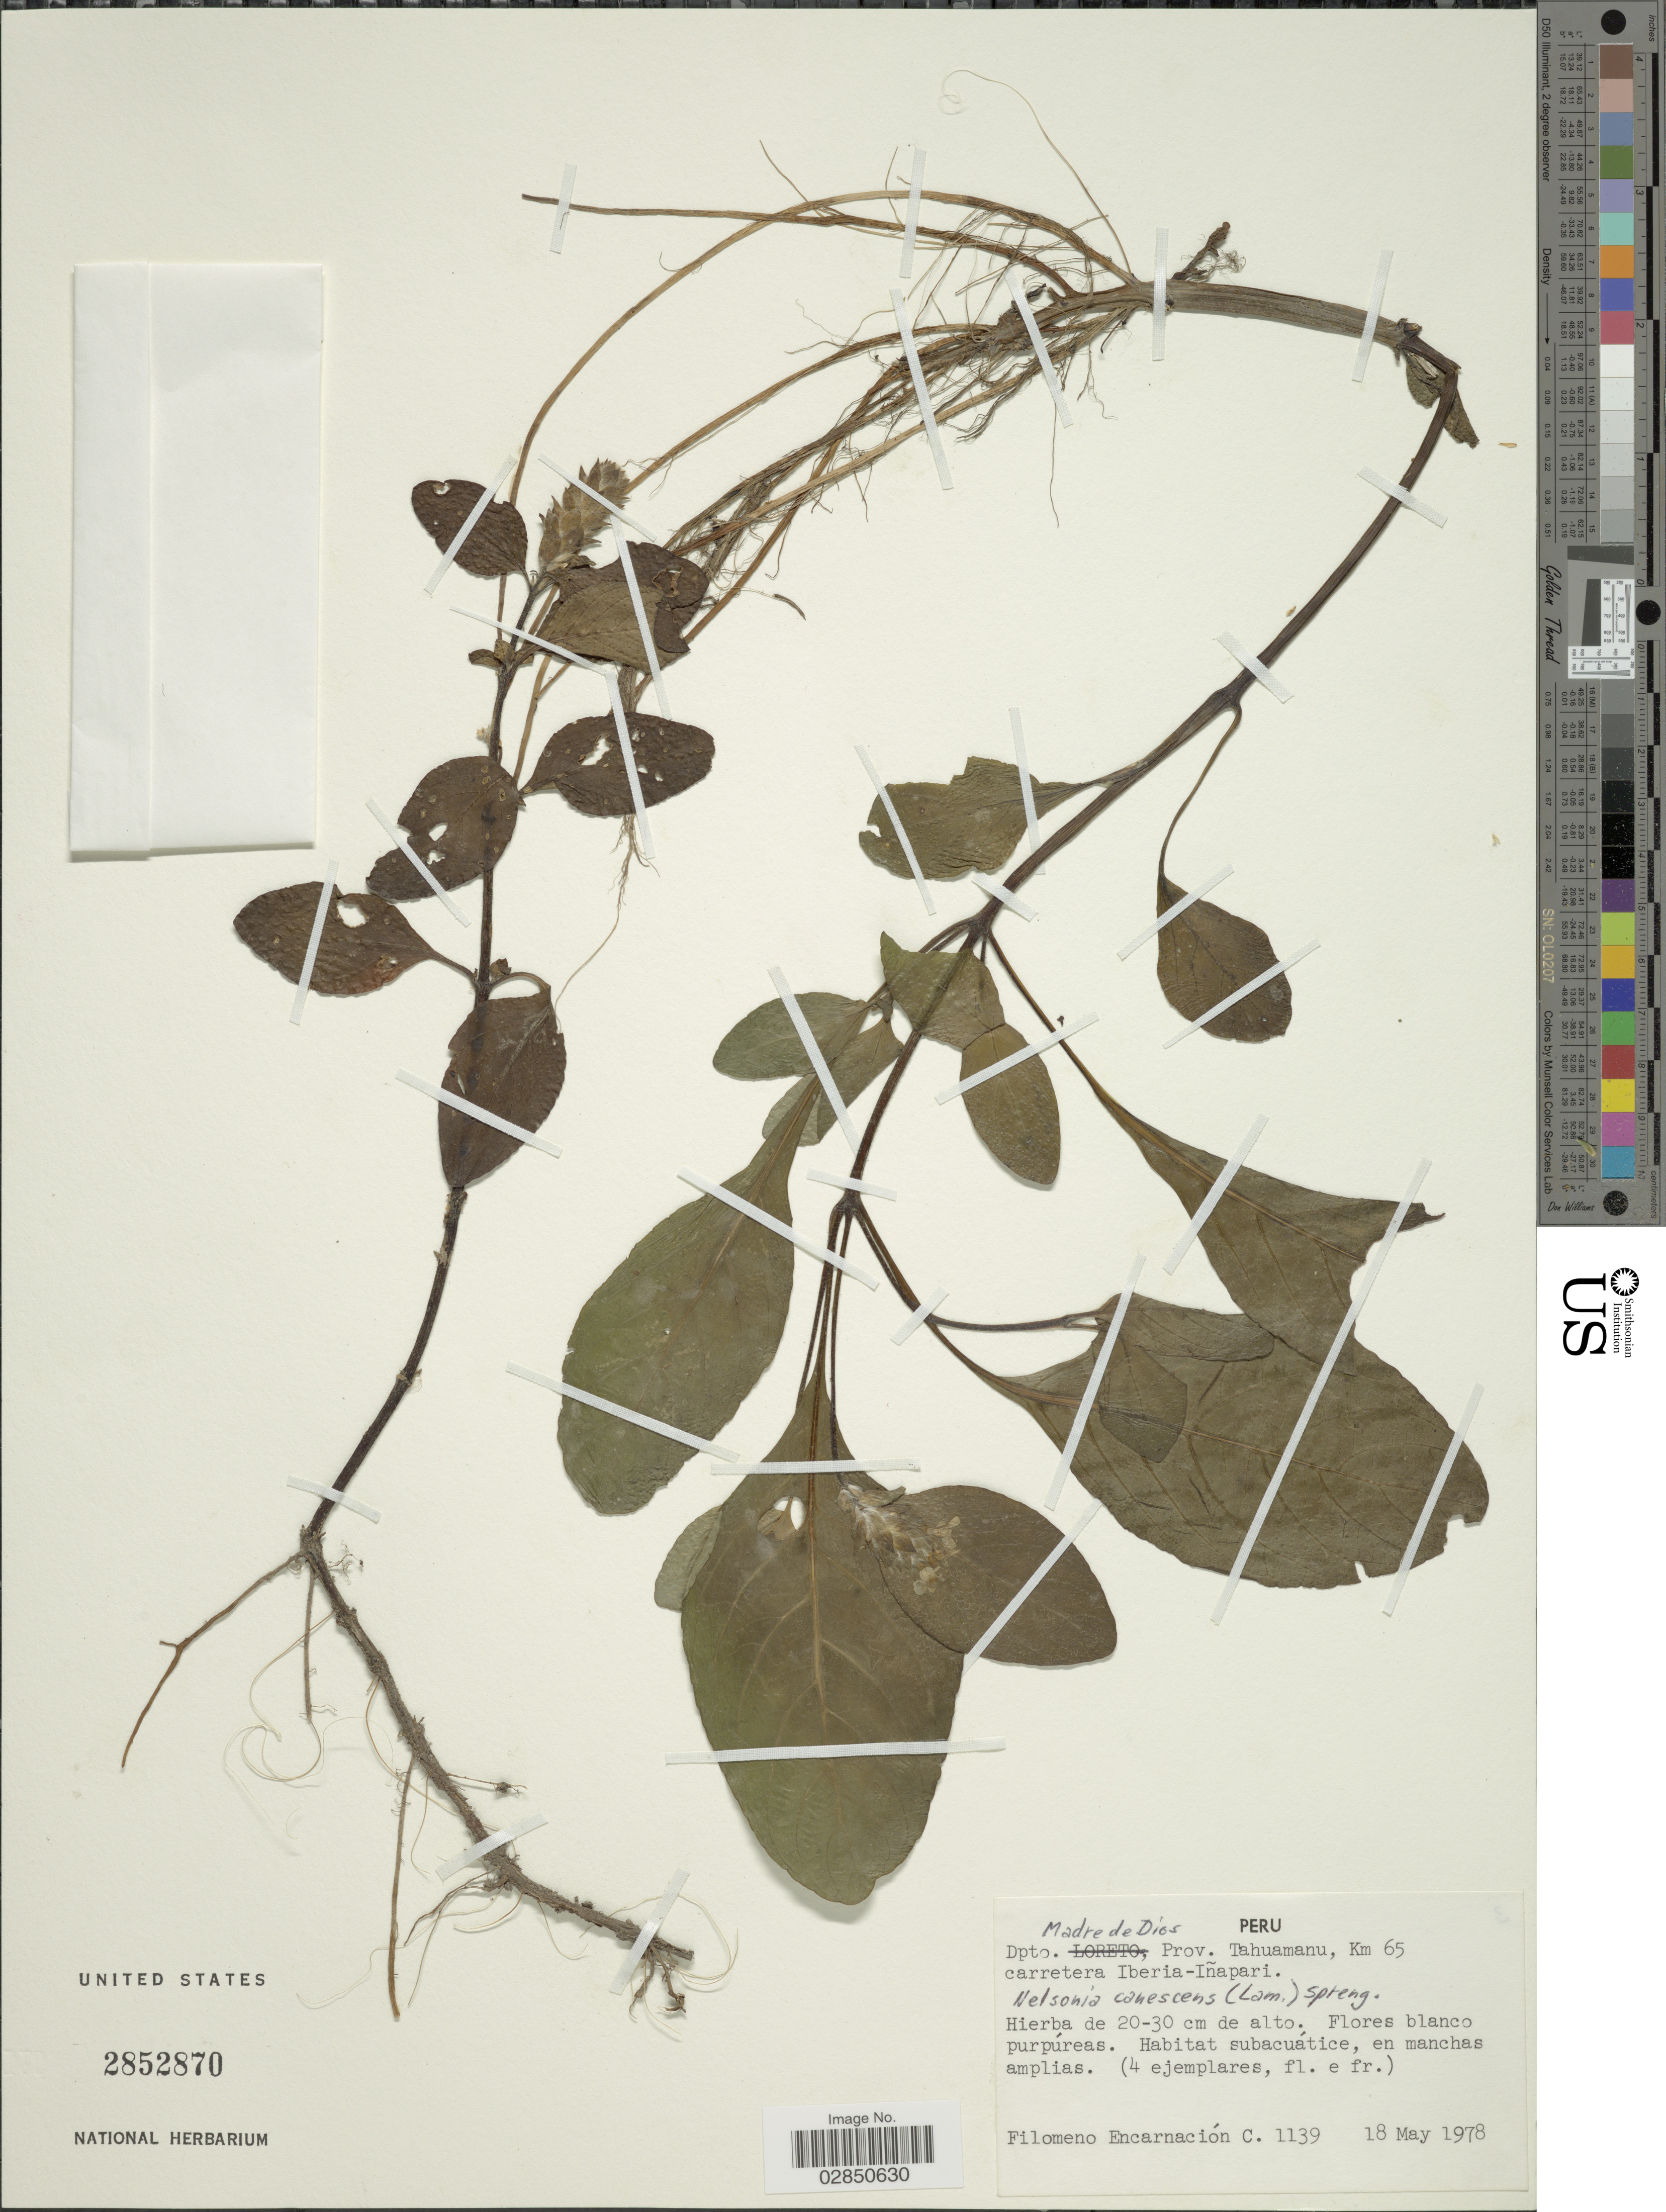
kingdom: Plantae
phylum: Tracheophyta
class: Magnoliopsida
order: Lamiales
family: Acanthaceae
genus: Nelsonia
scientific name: Nelsonia pohlii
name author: Nees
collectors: F. Encarnación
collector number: C. 1139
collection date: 1978-05-18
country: Peru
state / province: Madre de Dios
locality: Dpto. Madre de Dios, Prov. Tahuamanu, Km 65 carretera Iberia-Iñapari.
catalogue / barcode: US 2852870